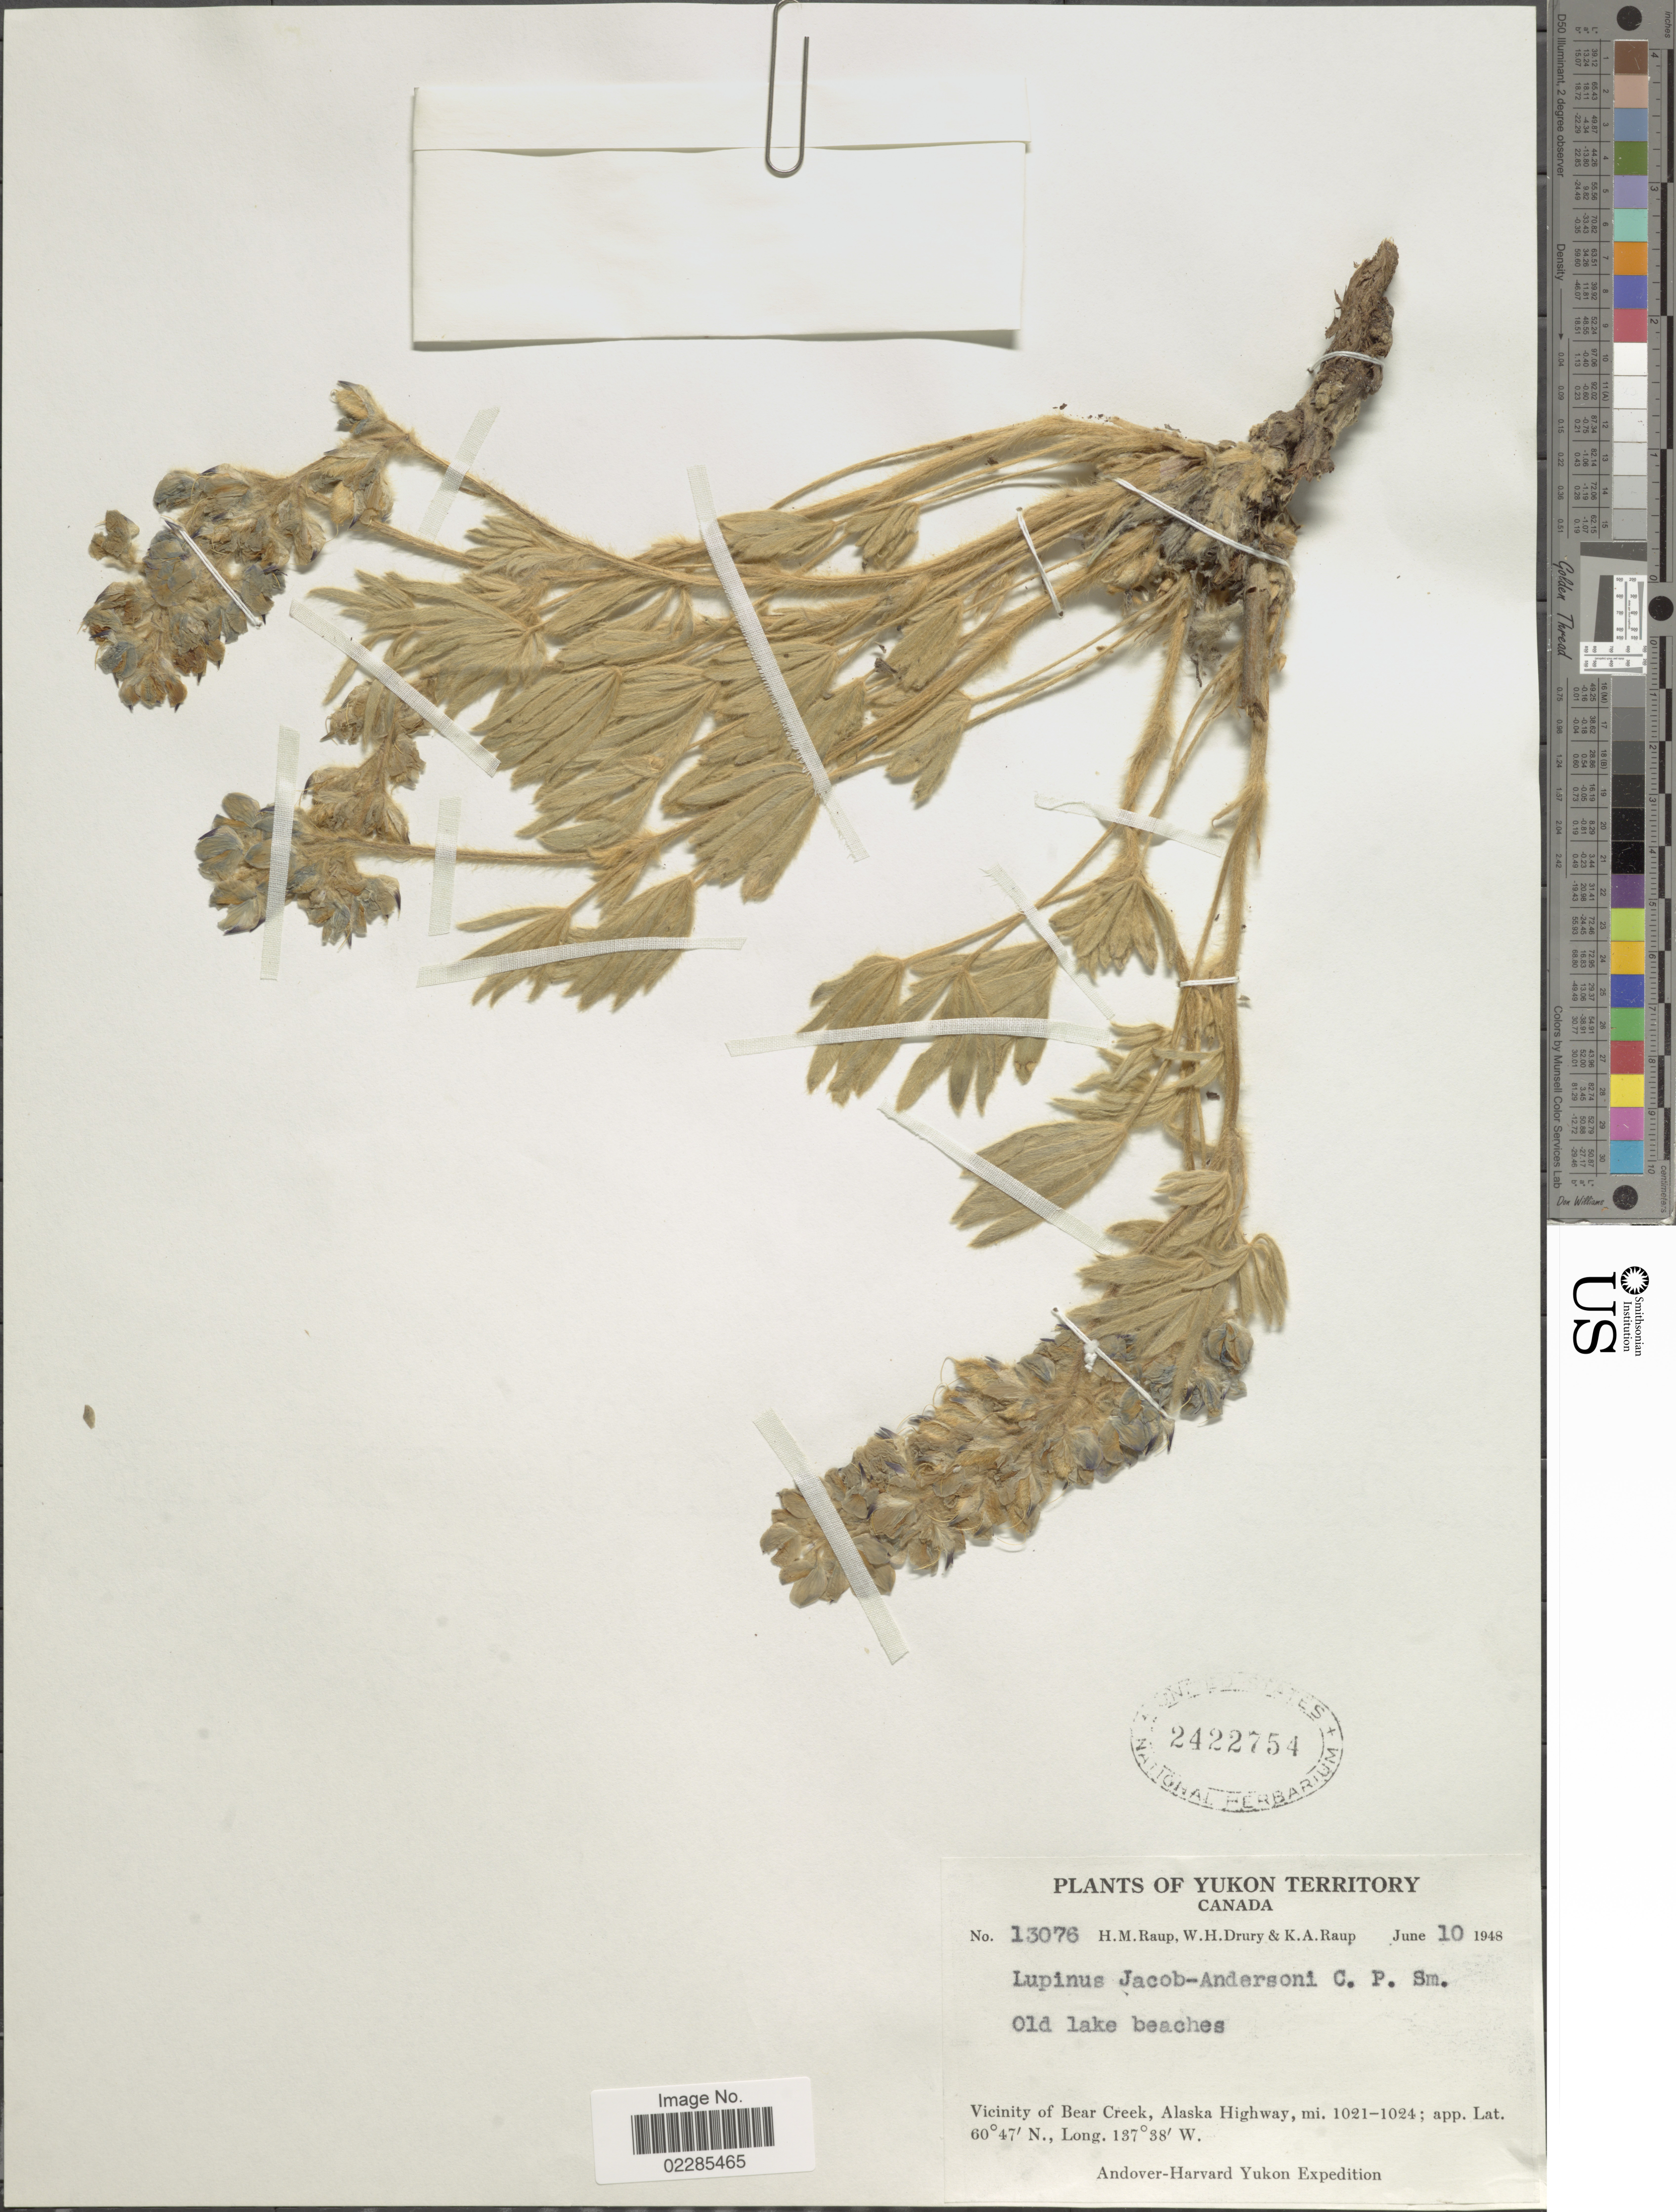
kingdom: Plantae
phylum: Tracheophyta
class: Magnoliopsida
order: Fabales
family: Fabaceae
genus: Lupinus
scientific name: Lupinus jacob-andersoni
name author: C.P. Sm.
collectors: H. Raup, W. Drury & K. Raup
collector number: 13076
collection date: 1948-06-10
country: Canada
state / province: Yukon Territory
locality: Old Lake beaches, Vicinity of Bear Creek, Alaska Highway, mi 1021-1024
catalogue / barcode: US 2422754